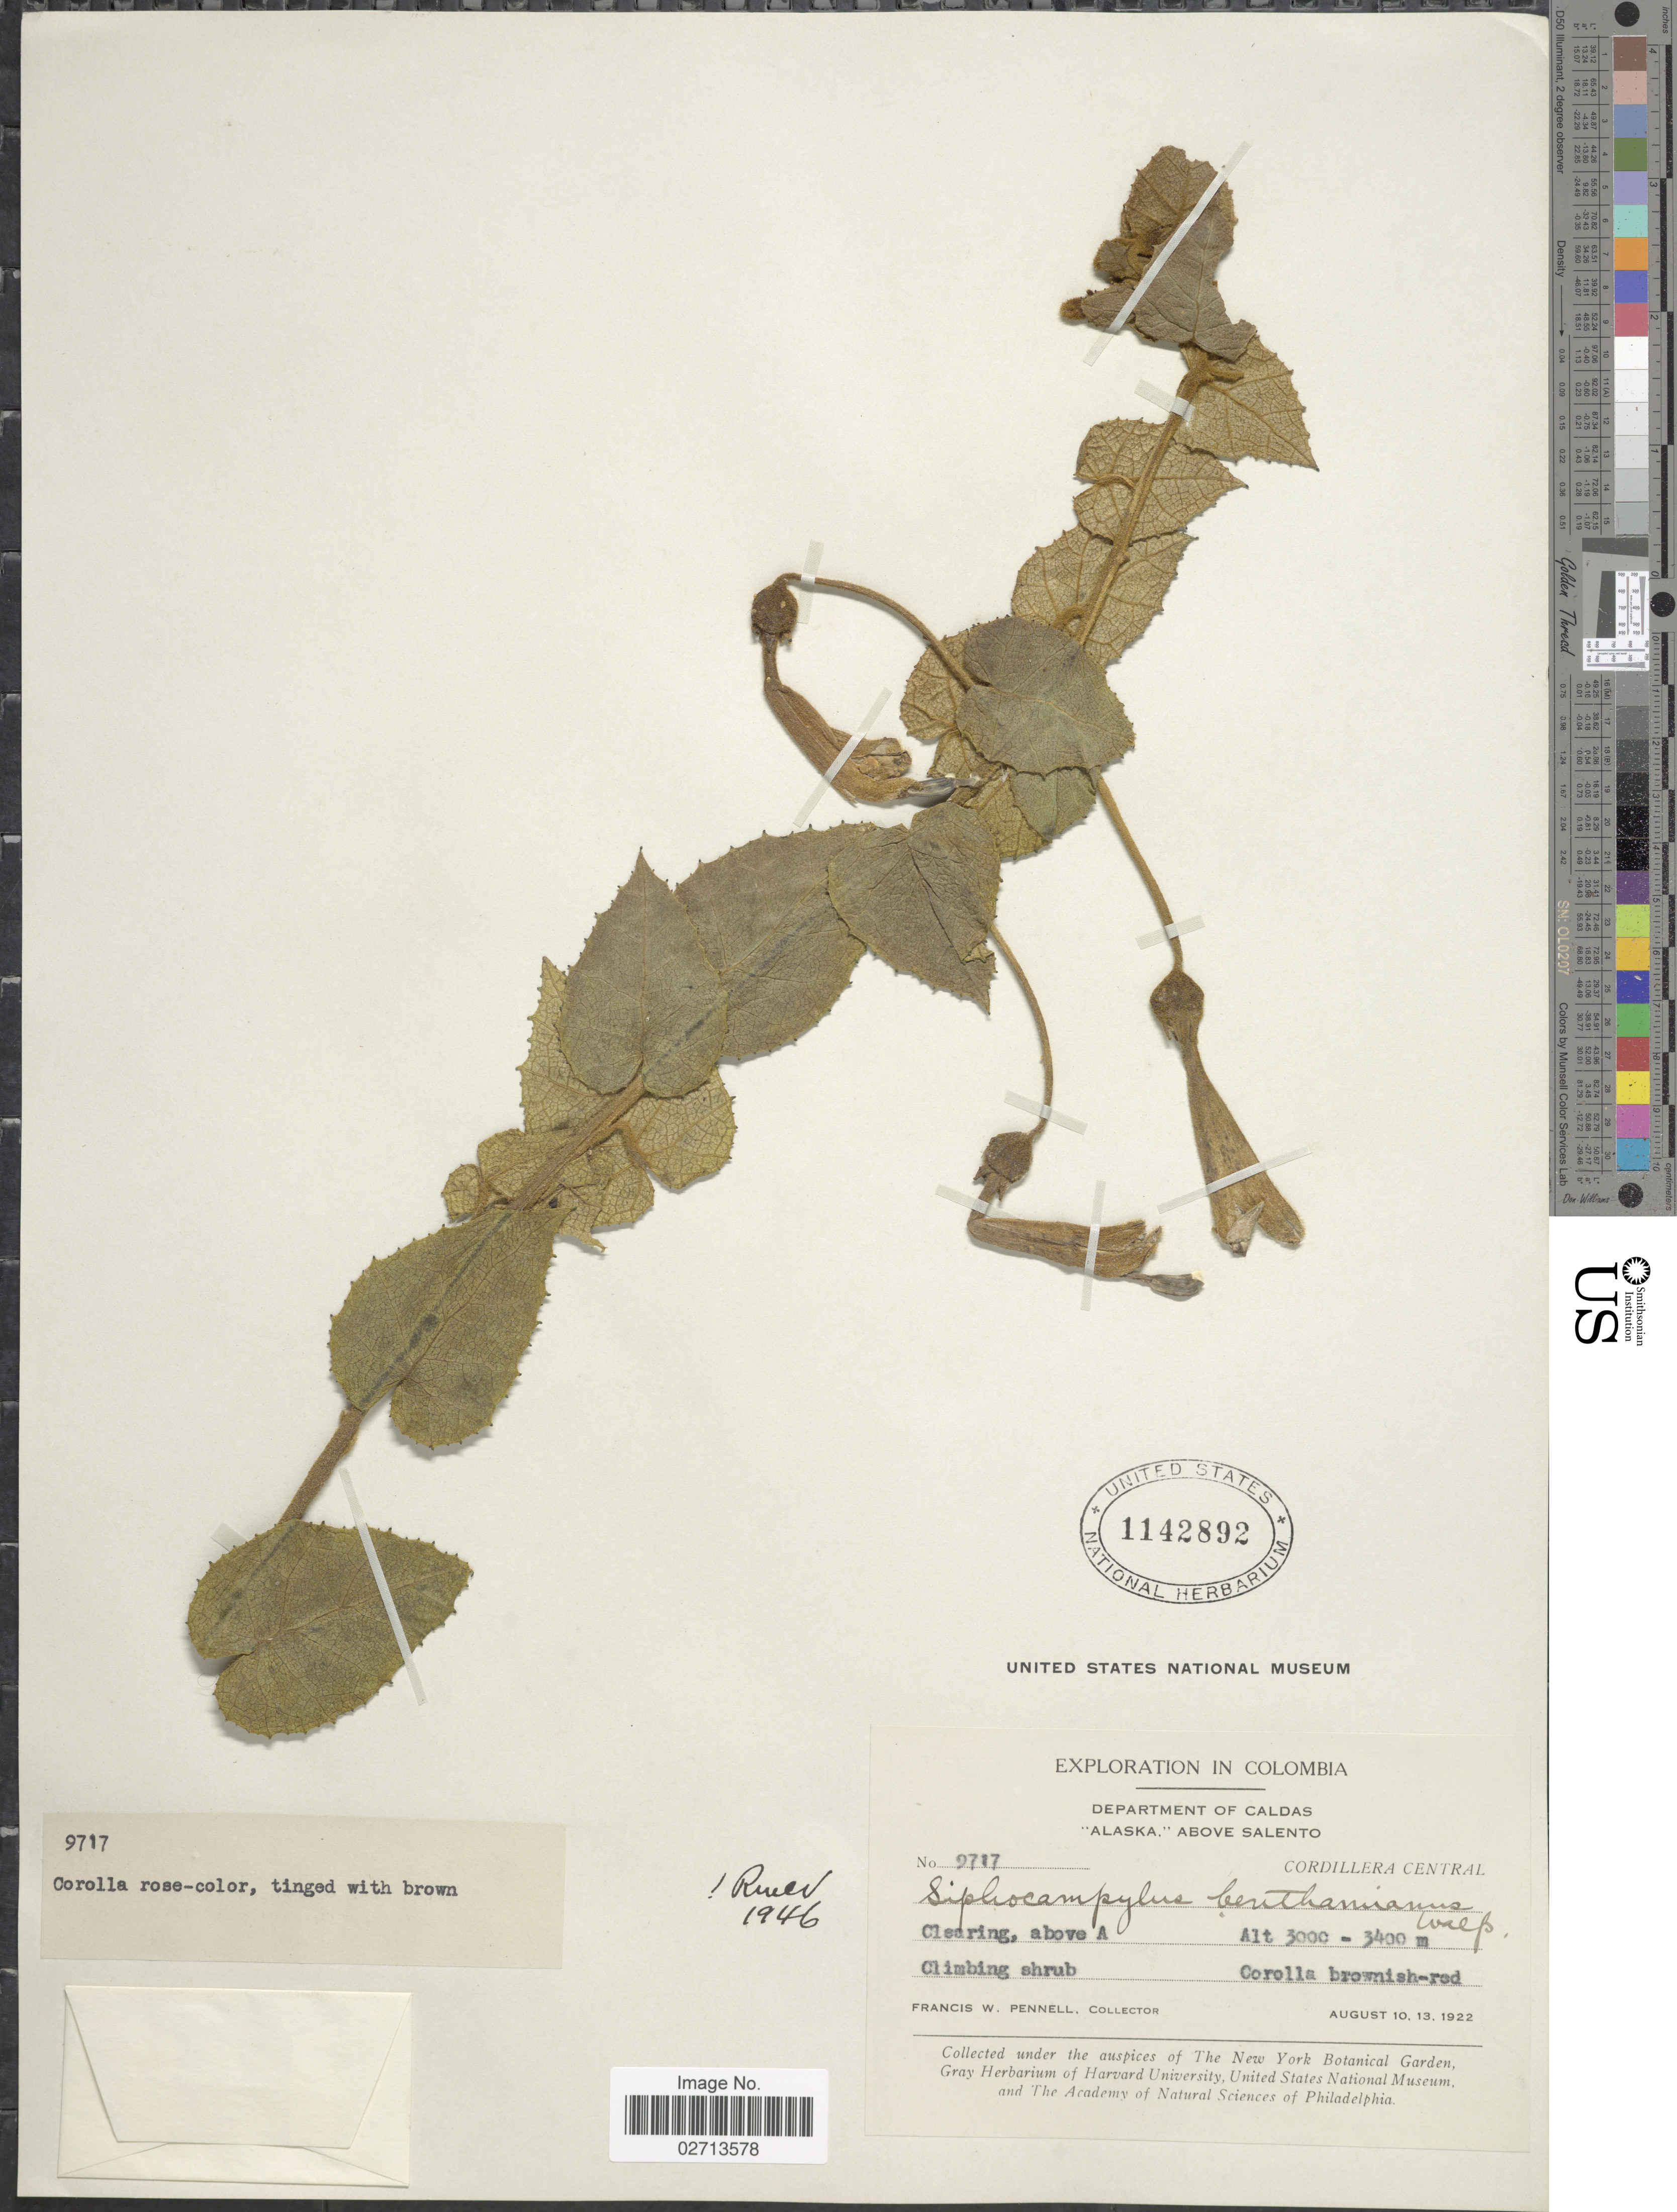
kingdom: Plantae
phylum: Tracheophyta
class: Magnoliopsida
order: Asterales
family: Campanulaceae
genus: Siphocampylus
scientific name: Siphocampylus benthamianus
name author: Walp.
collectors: F. W. Pennell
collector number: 9717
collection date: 1922-08-10/1922-10-13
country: Colombia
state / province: Caldas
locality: Alaska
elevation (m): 3000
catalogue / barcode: US 1142892